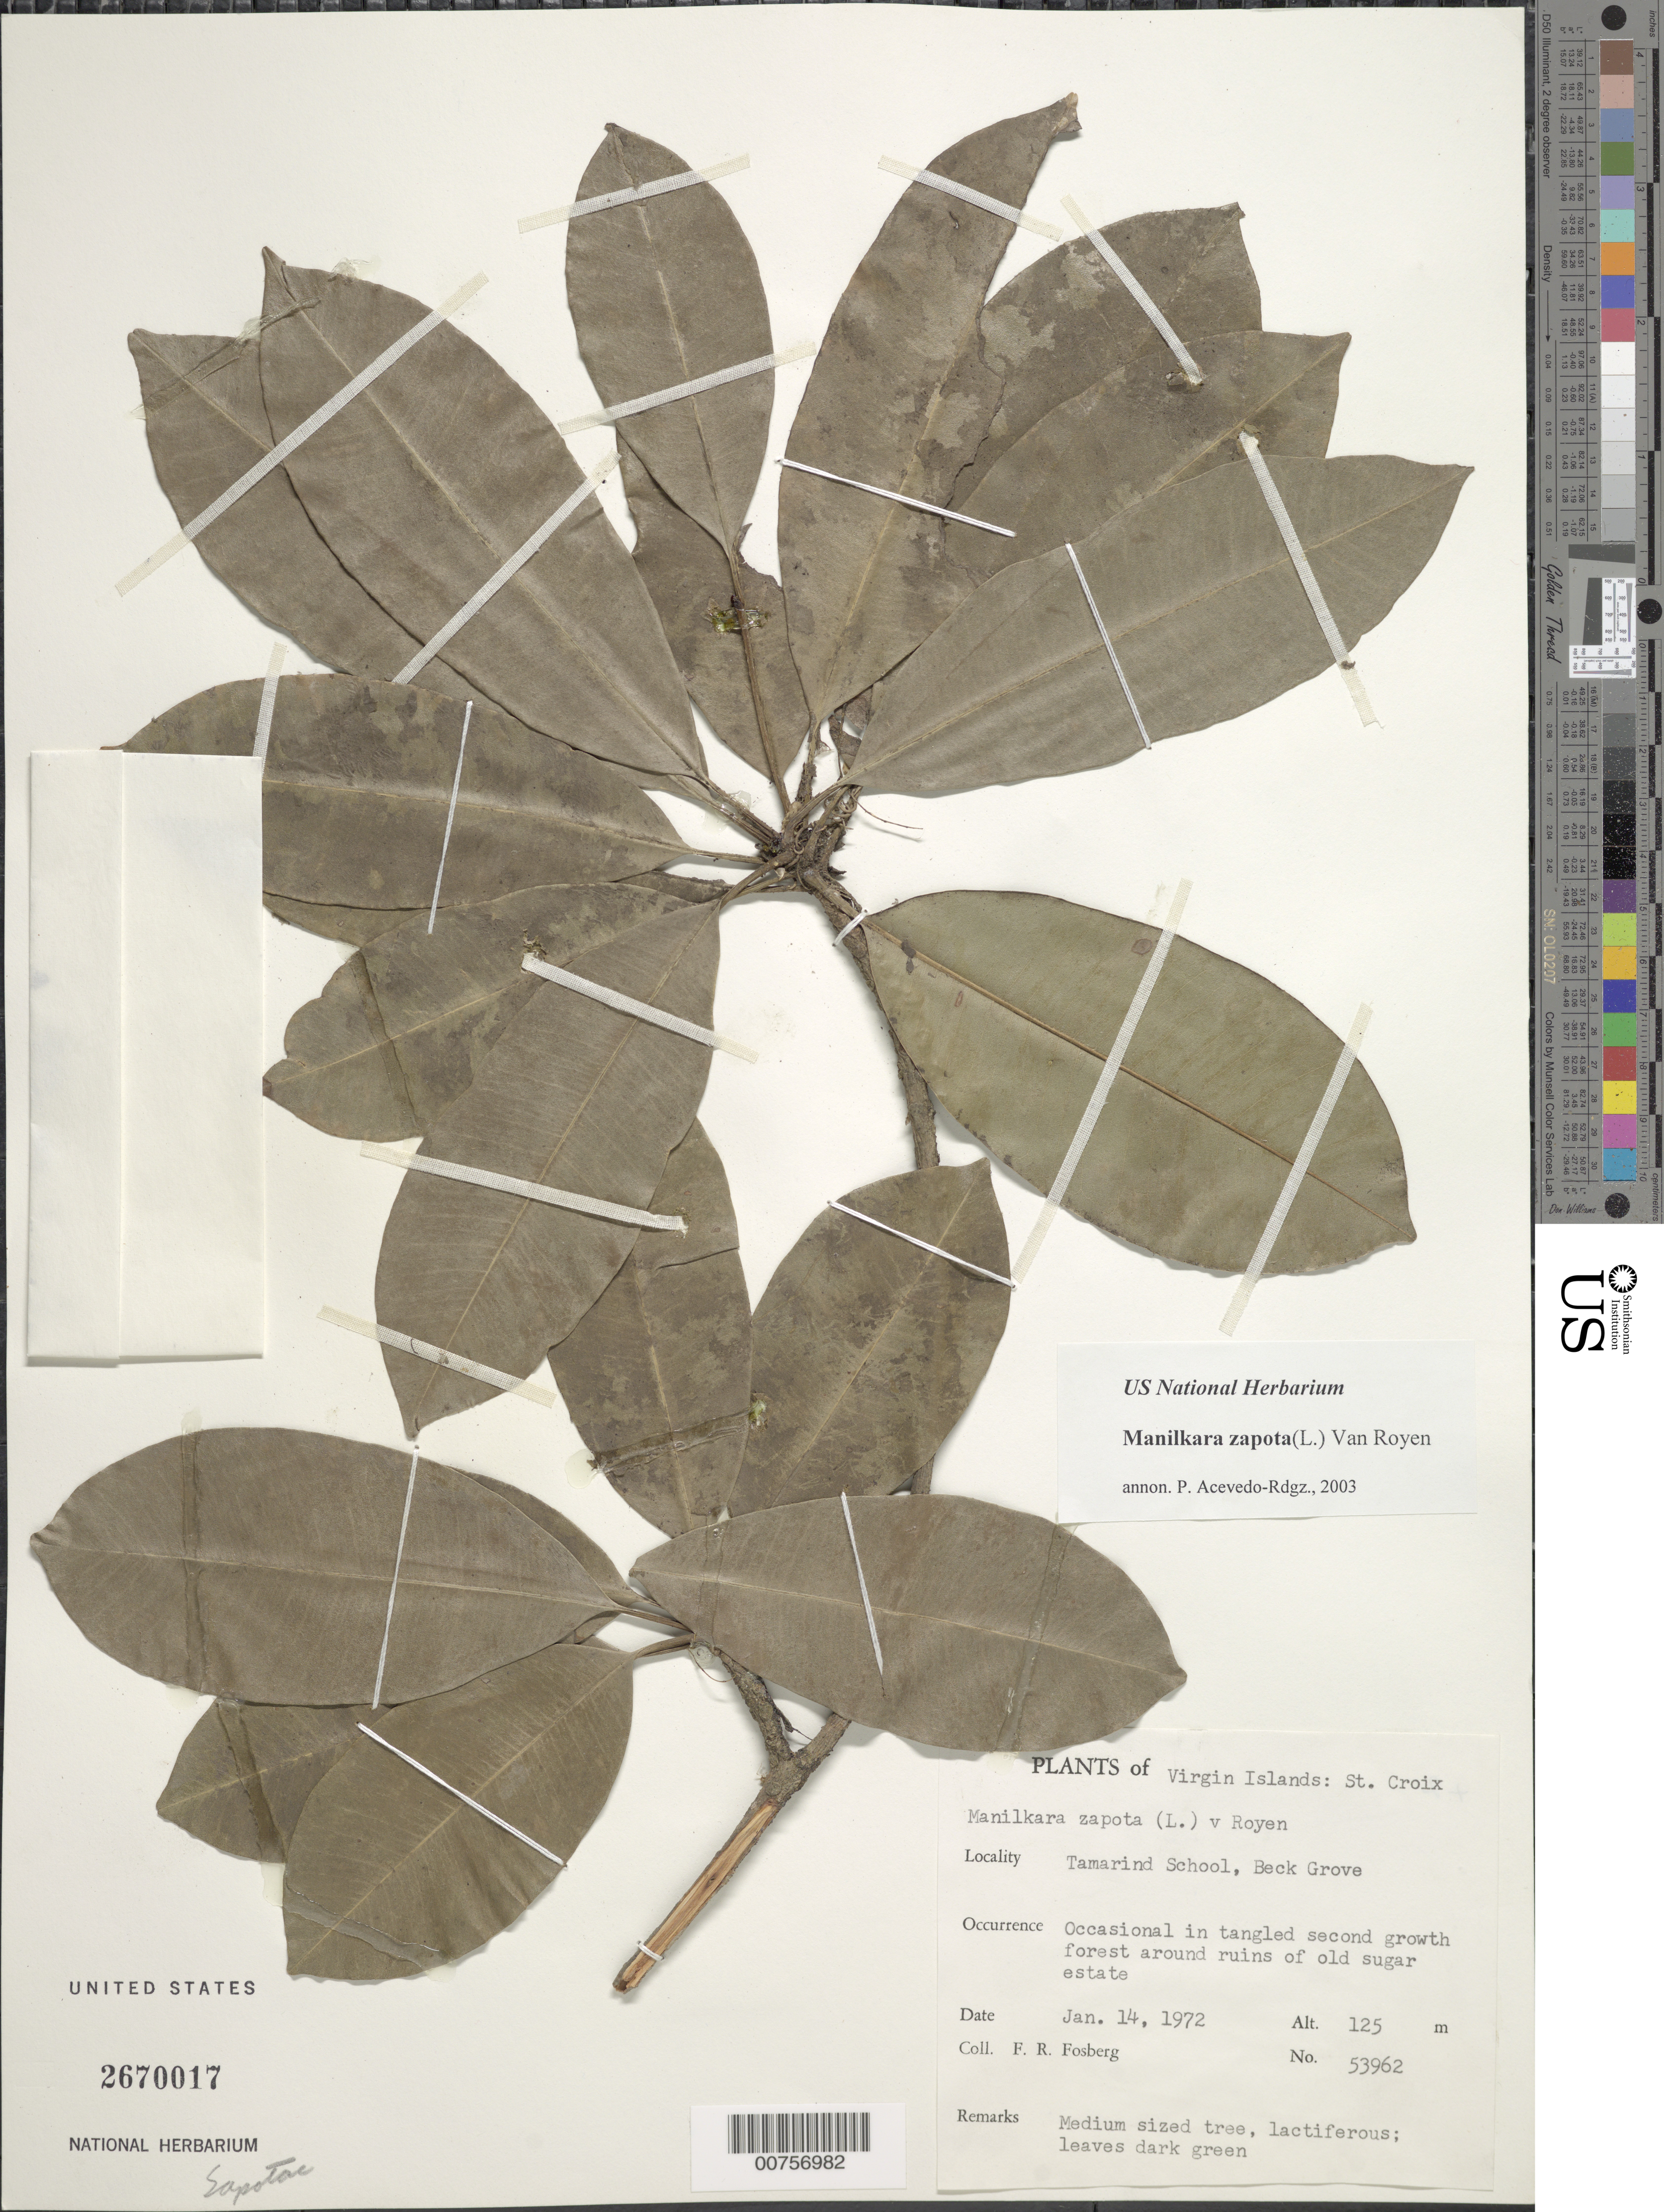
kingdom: Plantae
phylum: Tracheophyta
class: Magnoliopsida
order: Ericales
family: Sapotaceae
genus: Manilkara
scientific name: Manilkara zapota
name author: (L.) P. Royen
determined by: Acevedo-Rodríguez, P., (BOT), Smithsonian Institution - National Museum of Natural History (UNITED STATES)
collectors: F. R. Fosberg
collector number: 53962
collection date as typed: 14 Jan 1972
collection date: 1972-01-14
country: U.S. Virgin Islands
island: St. Croix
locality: Tamarind School, Back Grove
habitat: Occasional in tangled second growth forest around ruins of old sugar estate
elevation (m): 125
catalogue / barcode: US 2670017